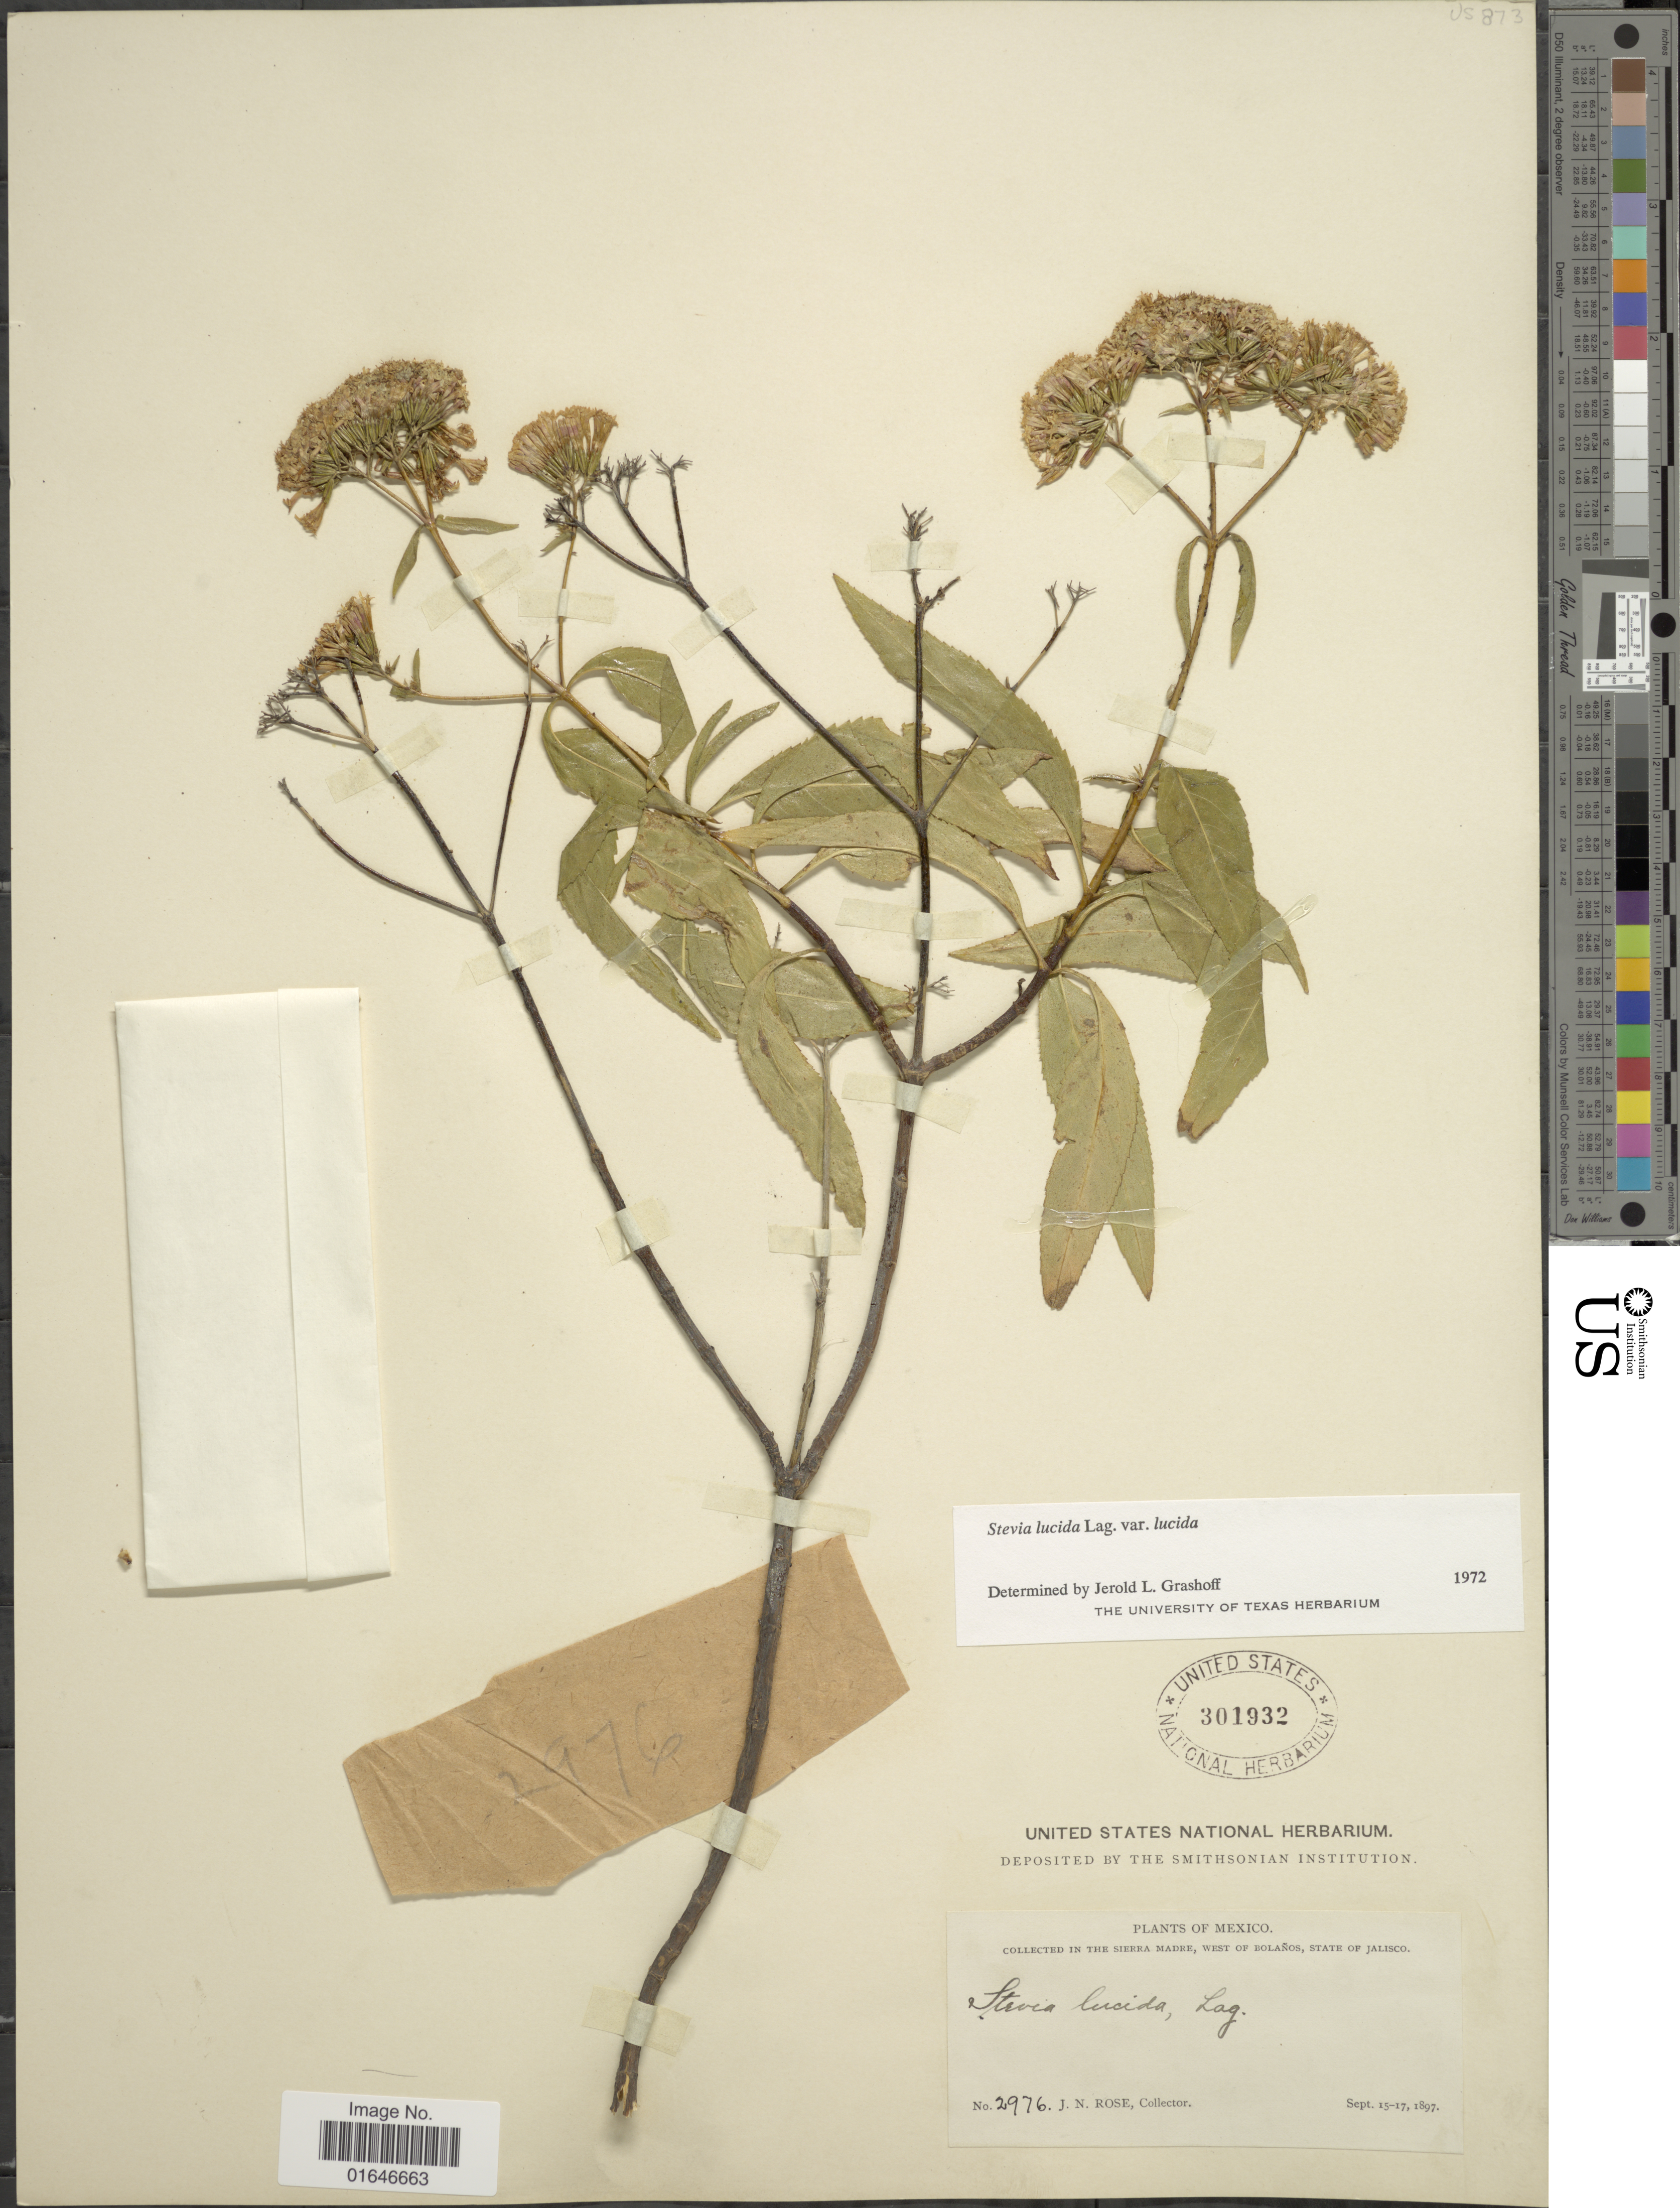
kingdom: Plantae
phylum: Tracheophyta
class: Magnoliopsida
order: Asterales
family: Asteraceae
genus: Stevia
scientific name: Stevia lucida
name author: Lag.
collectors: J. N. Rose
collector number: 2976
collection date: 1897-09-15/1897-09-17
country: Mexico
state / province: Jalisco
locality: In the Sierra Madre, West of Balonas, State of Jalisco.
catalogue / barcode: US 301932